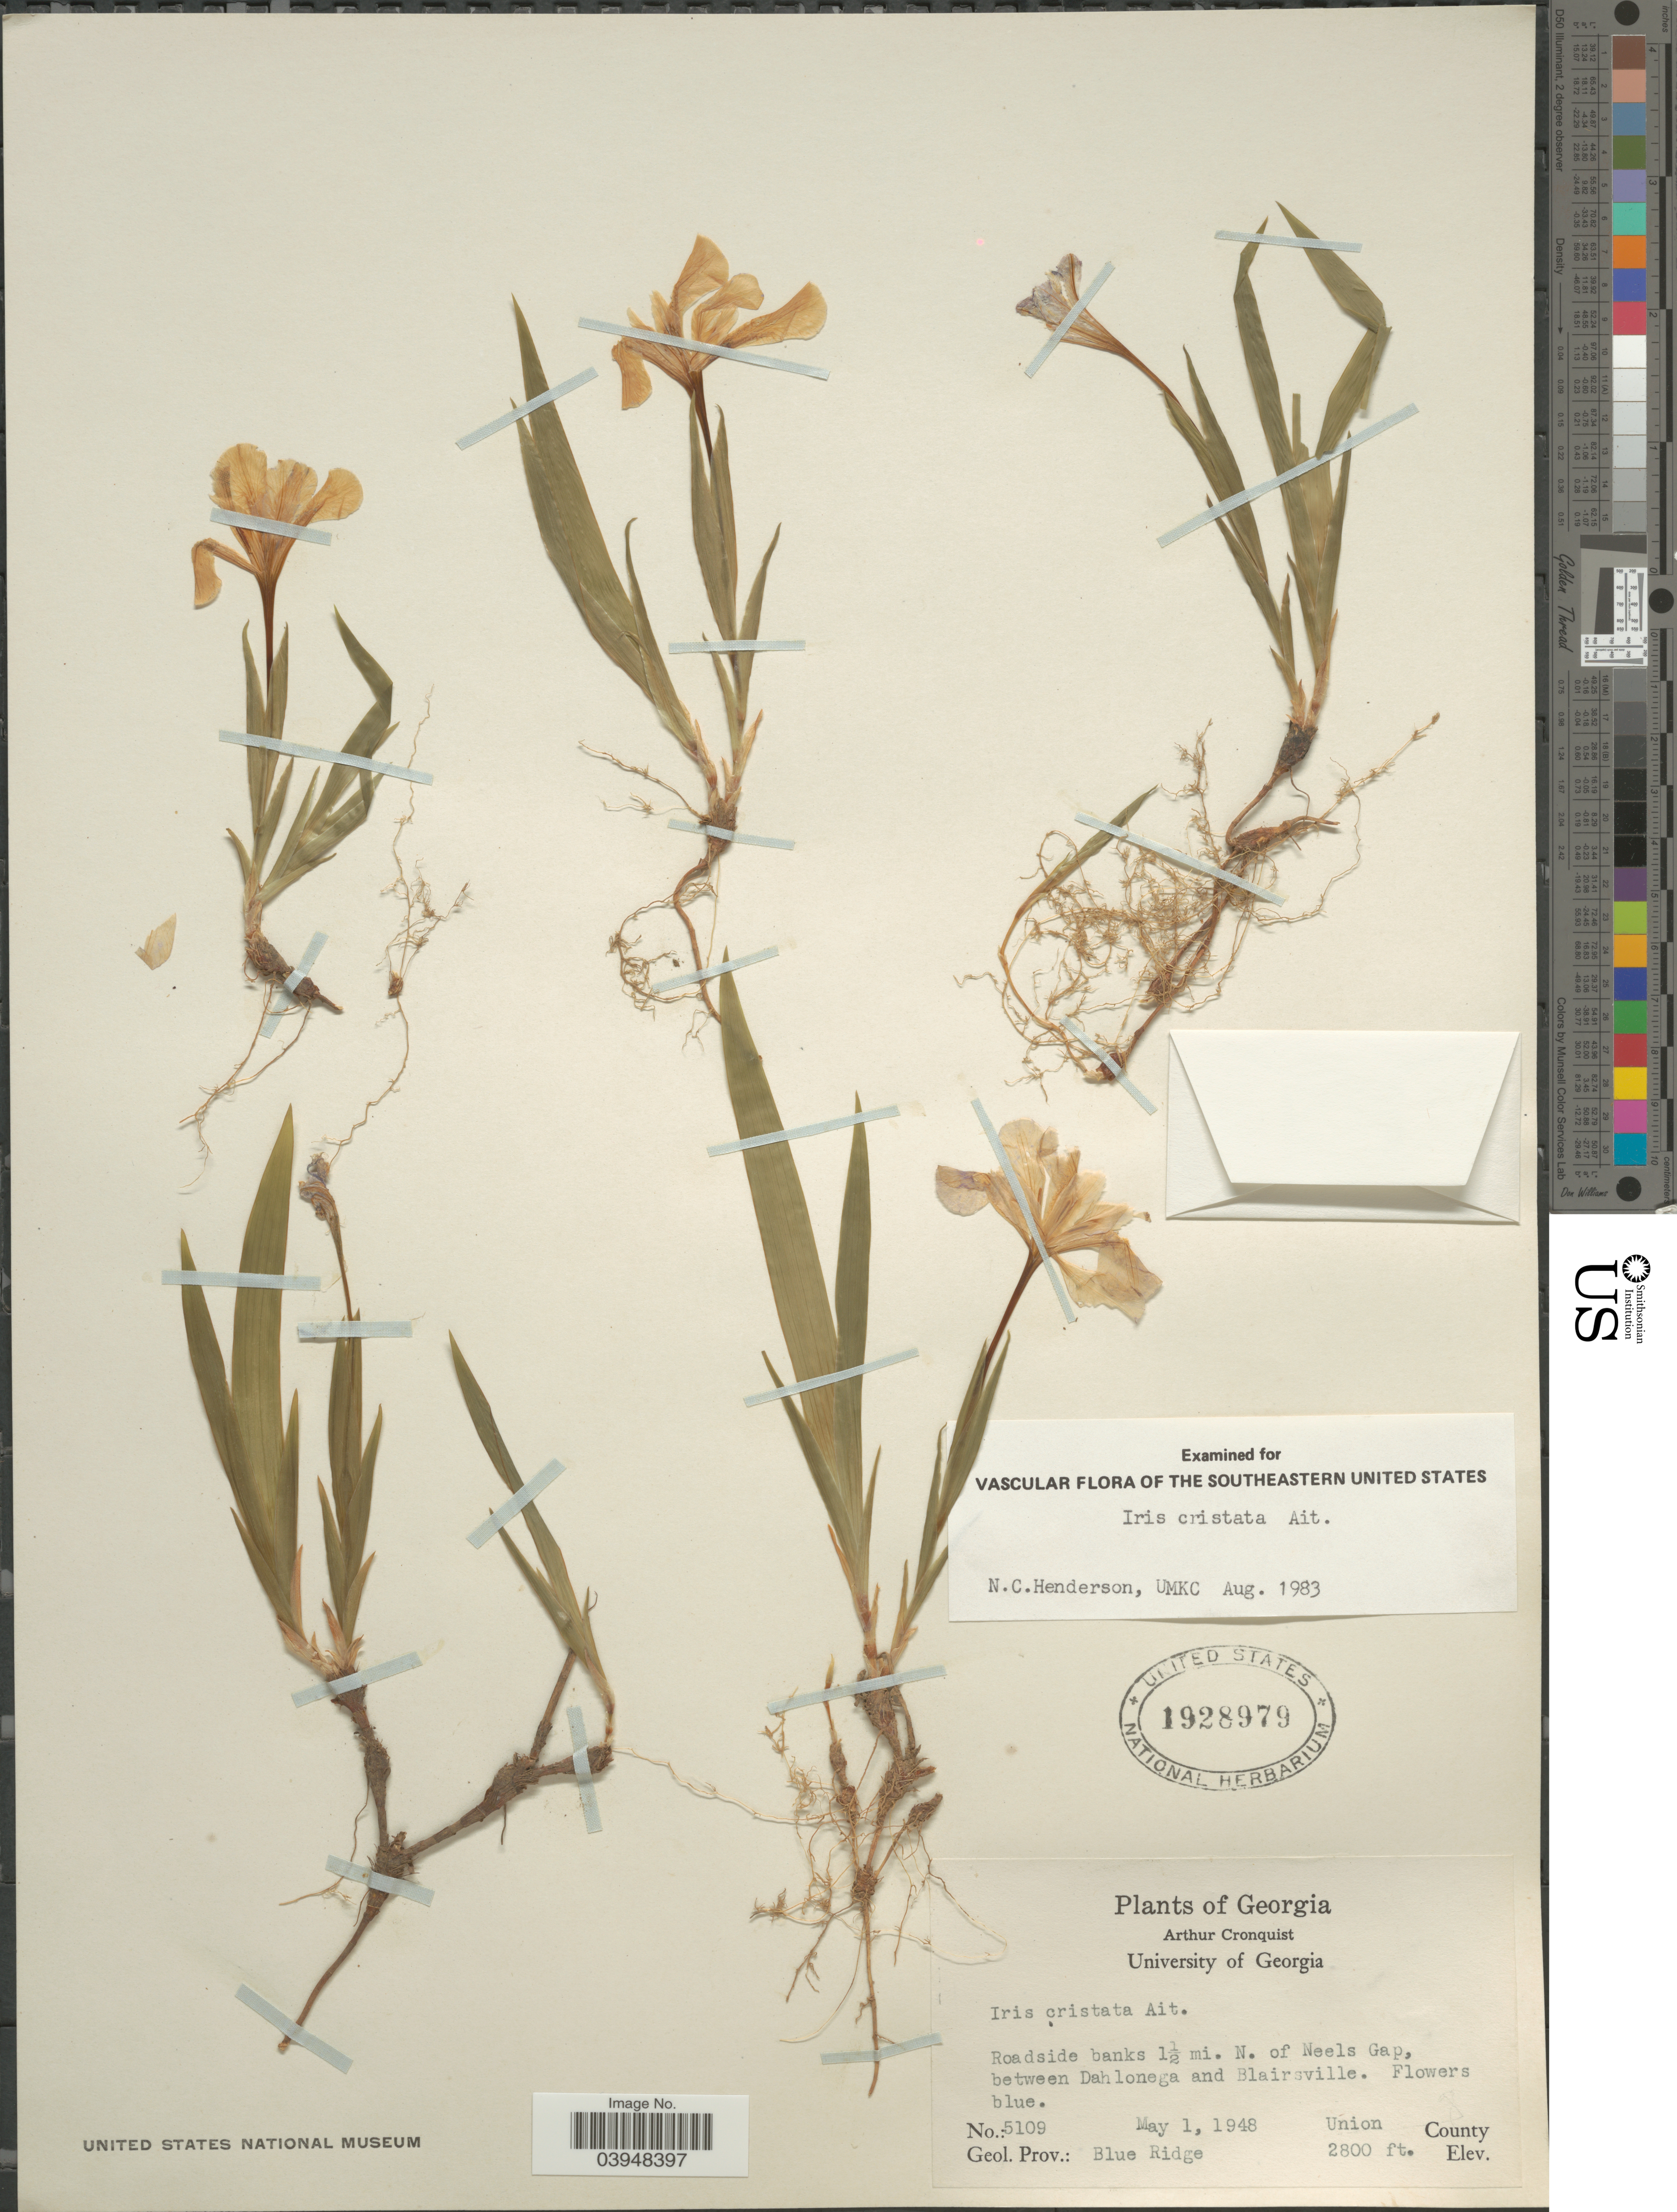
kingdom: Plantae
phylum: Tracheophyta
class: Liliopsida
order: Asparagales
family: Iridaceae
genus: Iris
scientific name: Iris cristata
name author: Aiton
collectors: A. J. Cronquist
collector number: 5109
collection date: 1948-05-01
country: United States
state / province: Georgia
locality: Roadside banks 1½ mi. N. of Neels Gap, between Dahlonega and Blairsville. Union County. Geol. Prov.: Blue Ridge.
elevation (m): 853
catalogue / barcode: US 1928979